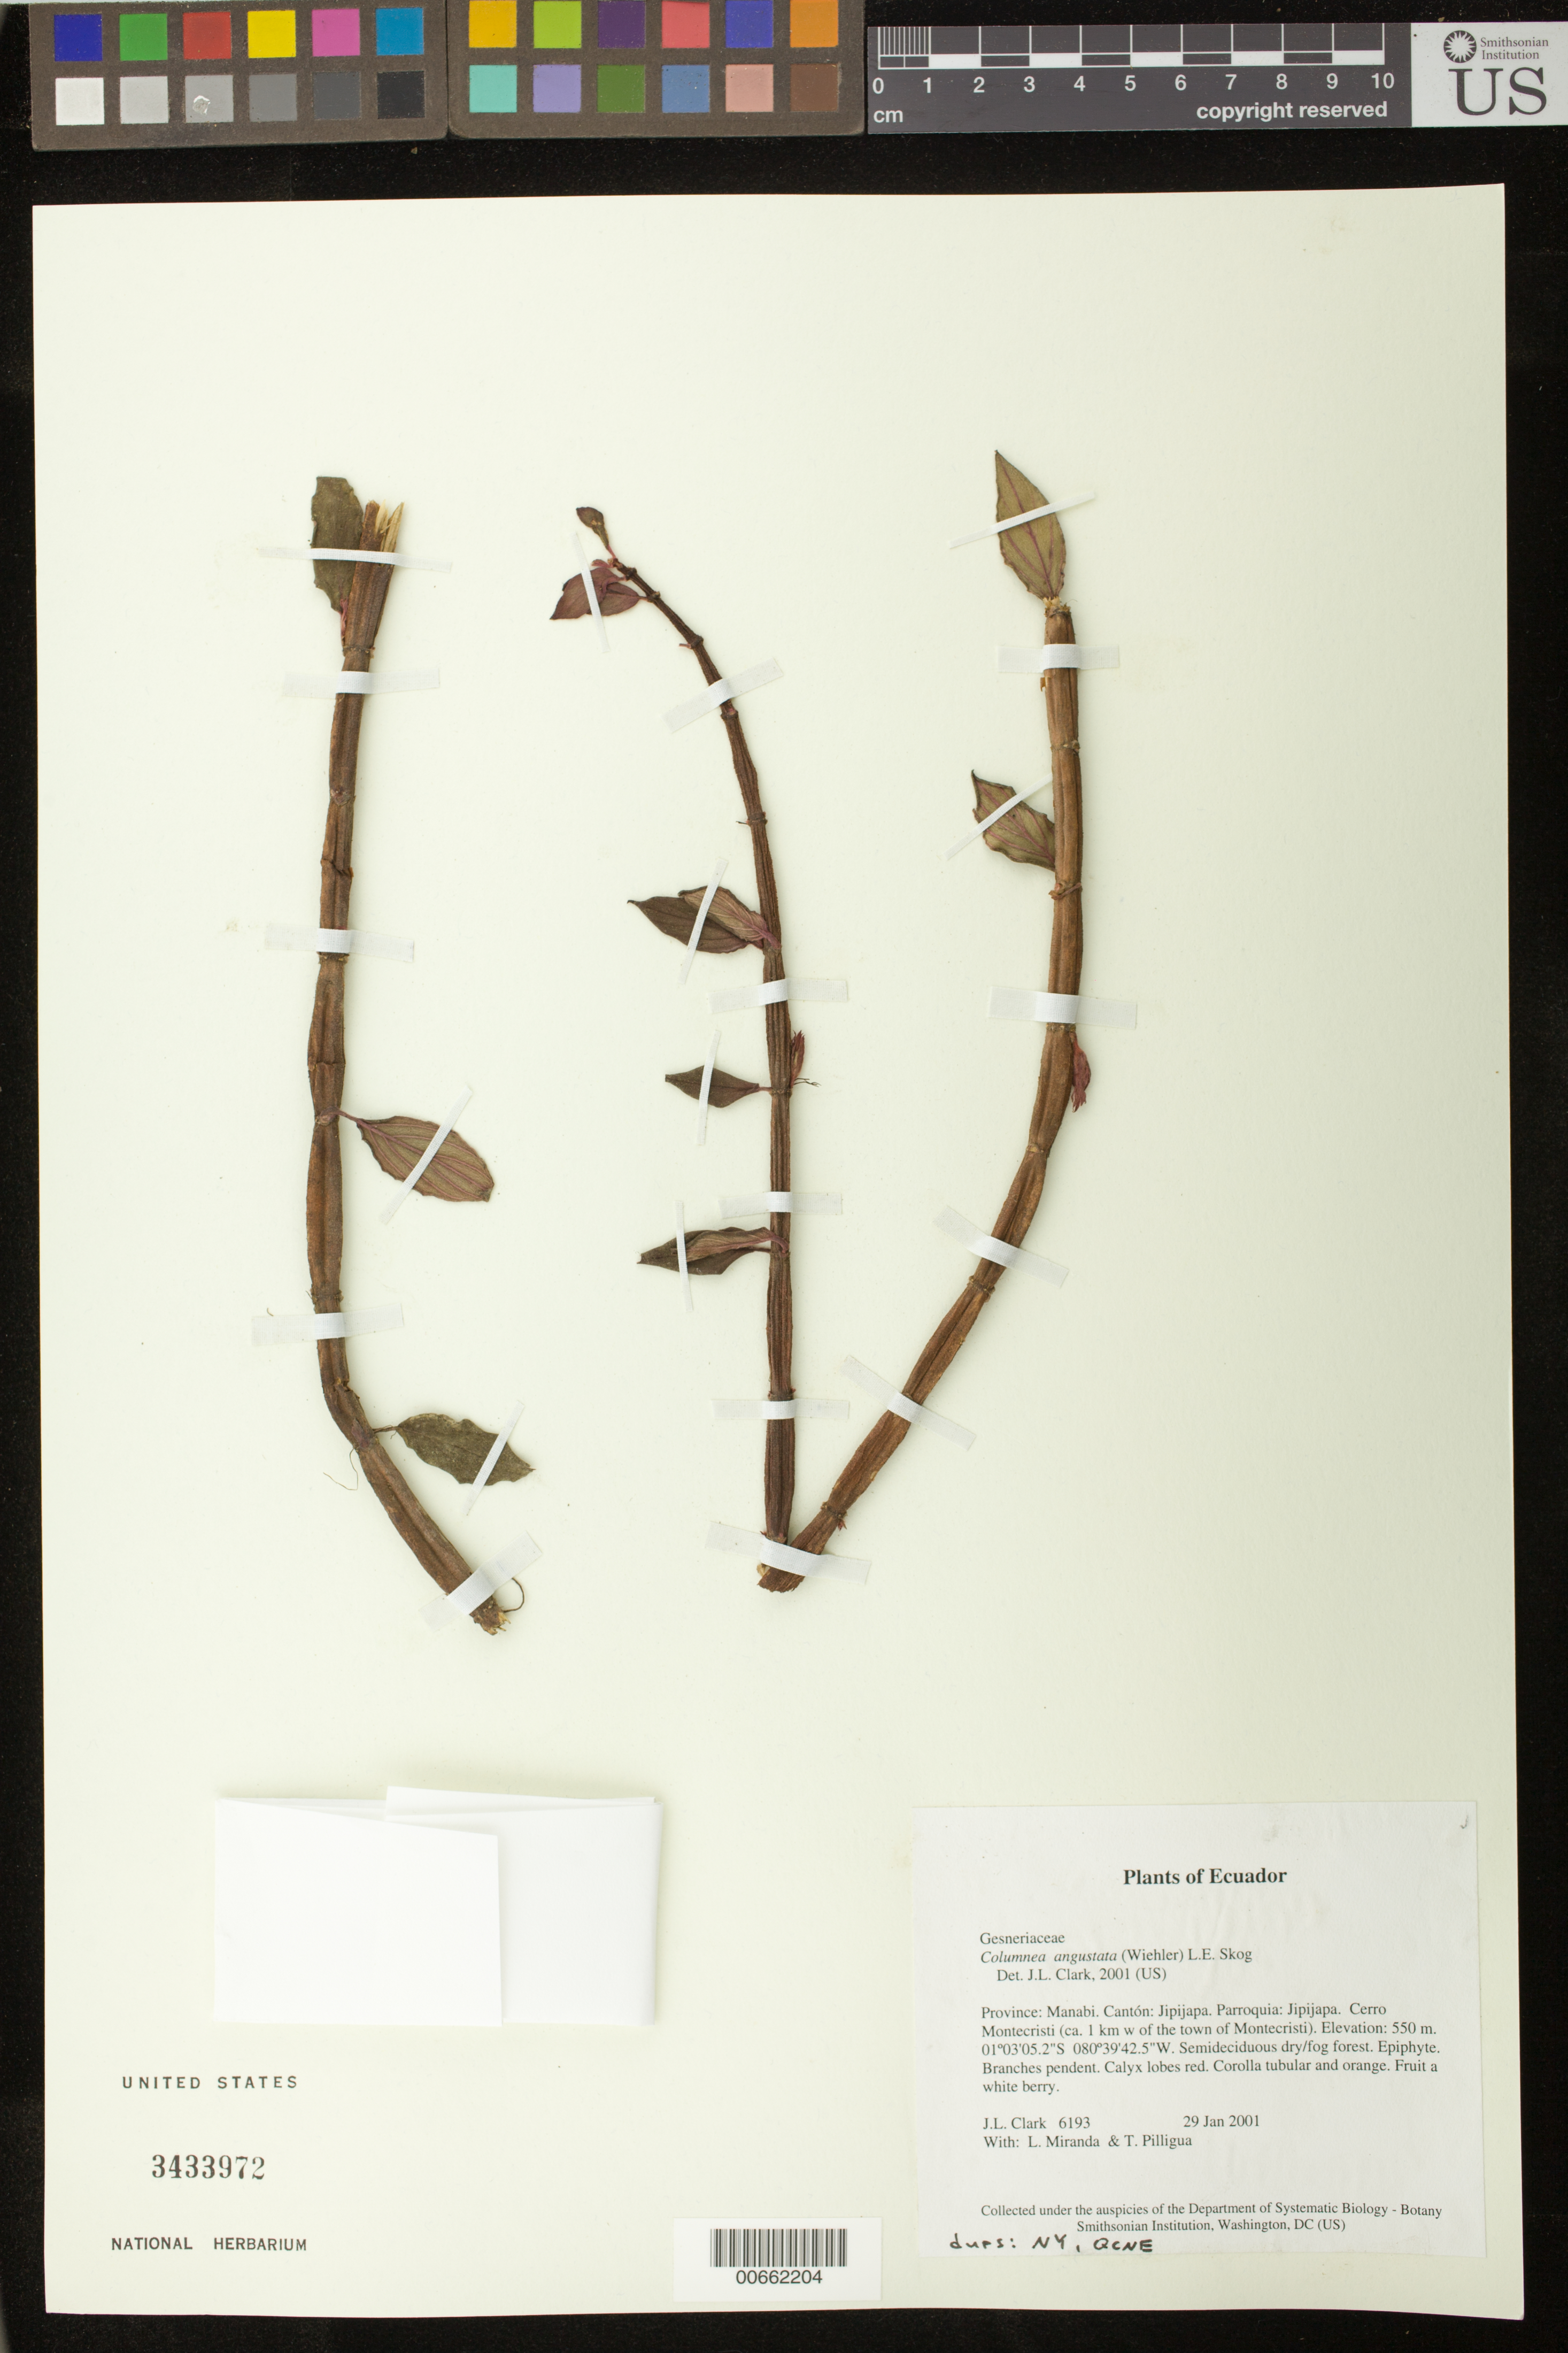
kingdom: Plantae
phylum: Tracheophyta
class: Magnoliopsida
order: Lamiales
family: Gesneriaceae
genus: Columnea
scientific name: Columnea angustata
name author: (Wiehler) L.E. Skog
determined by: Clark, J. L., (SEL), The Marie Selby Botanical Garden (UNITED STATES)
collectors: J. L. Clark, L. Miranda & T. Pilligua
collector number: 6193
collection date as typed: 29 Jan 2001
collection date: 2001-01-29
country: Ecuador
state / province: Manabí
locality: Jipijapa. Parroquia: Jipijapa. Cerro Montecristi (ca. 1 km w of the town of Montecristi).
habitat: Semideciduous dry/fog forest.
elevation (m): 550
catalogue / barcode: US 3433972